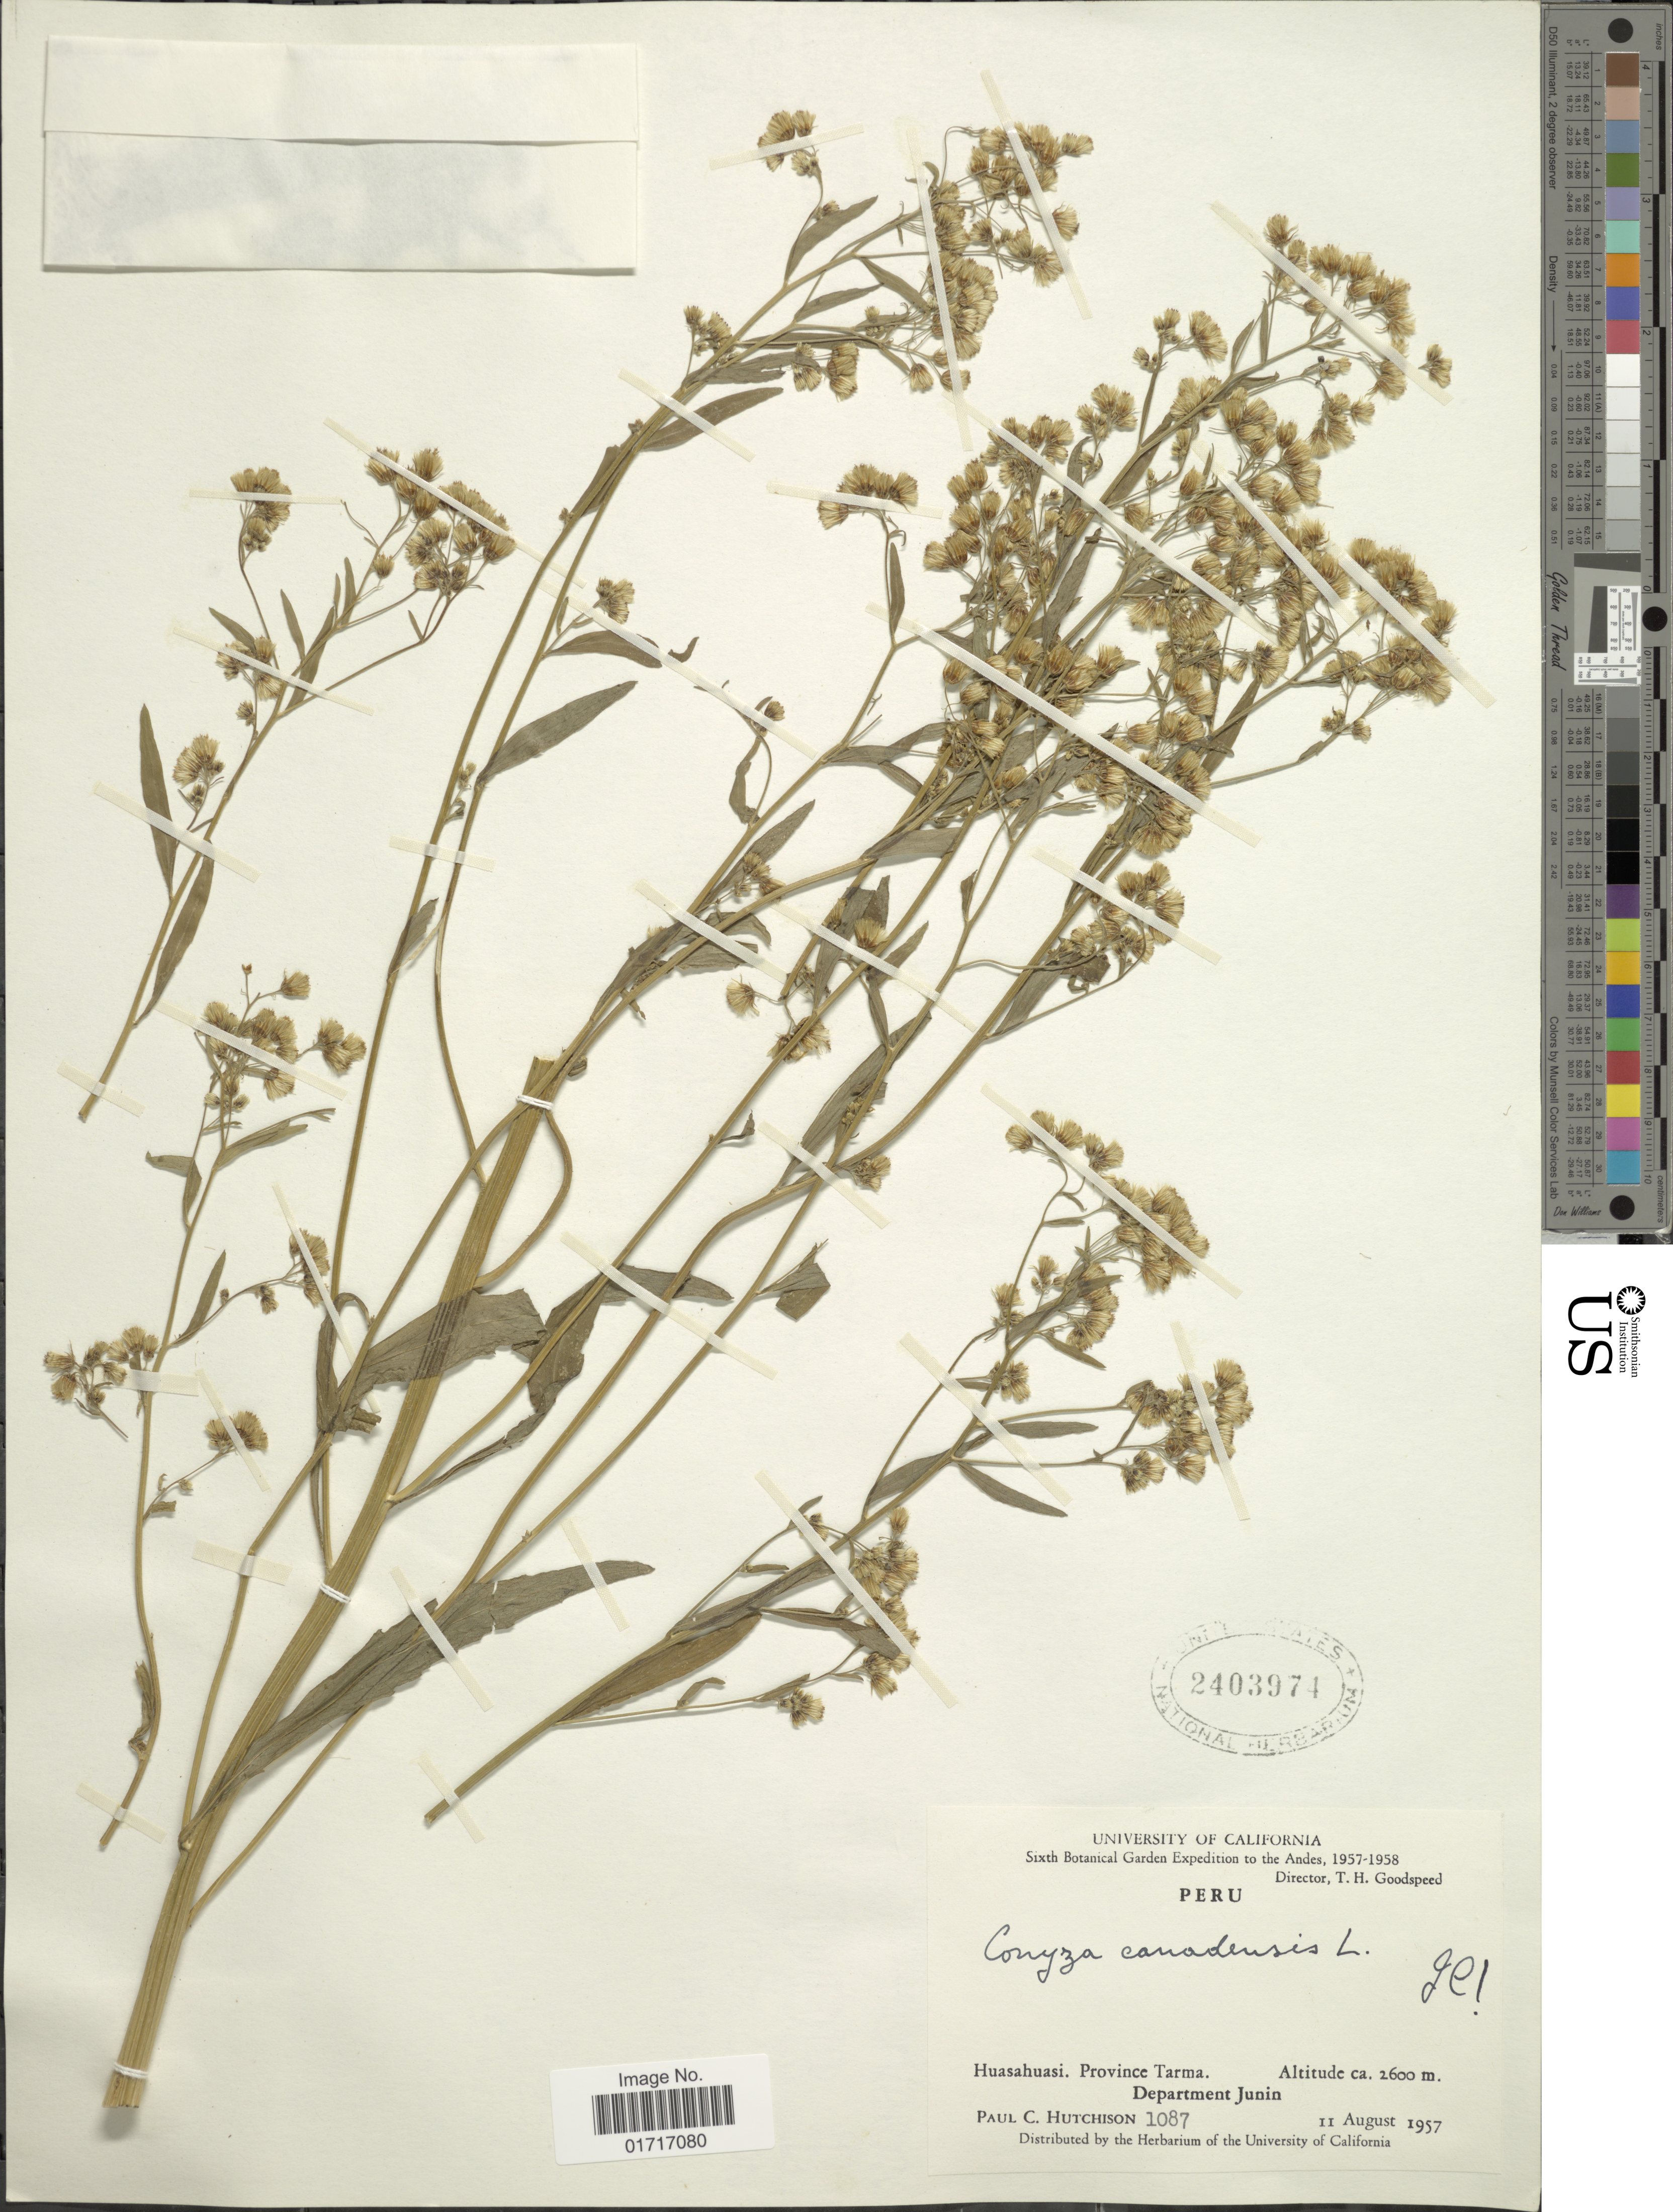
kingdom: Plantae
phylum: Tracheophyta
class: Magnoliopsida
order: Asterales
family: Asteraceae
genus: Conyza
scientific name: Conyza canadensis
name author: (L.) Cronq.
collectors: P. C. Hutchison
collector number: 1087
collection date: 1957-08-11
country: Peru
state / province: Junín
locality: Peru. Huasuhuasi. Province Tarma, Department Junin.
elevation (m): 2600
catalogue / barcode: US 2403974